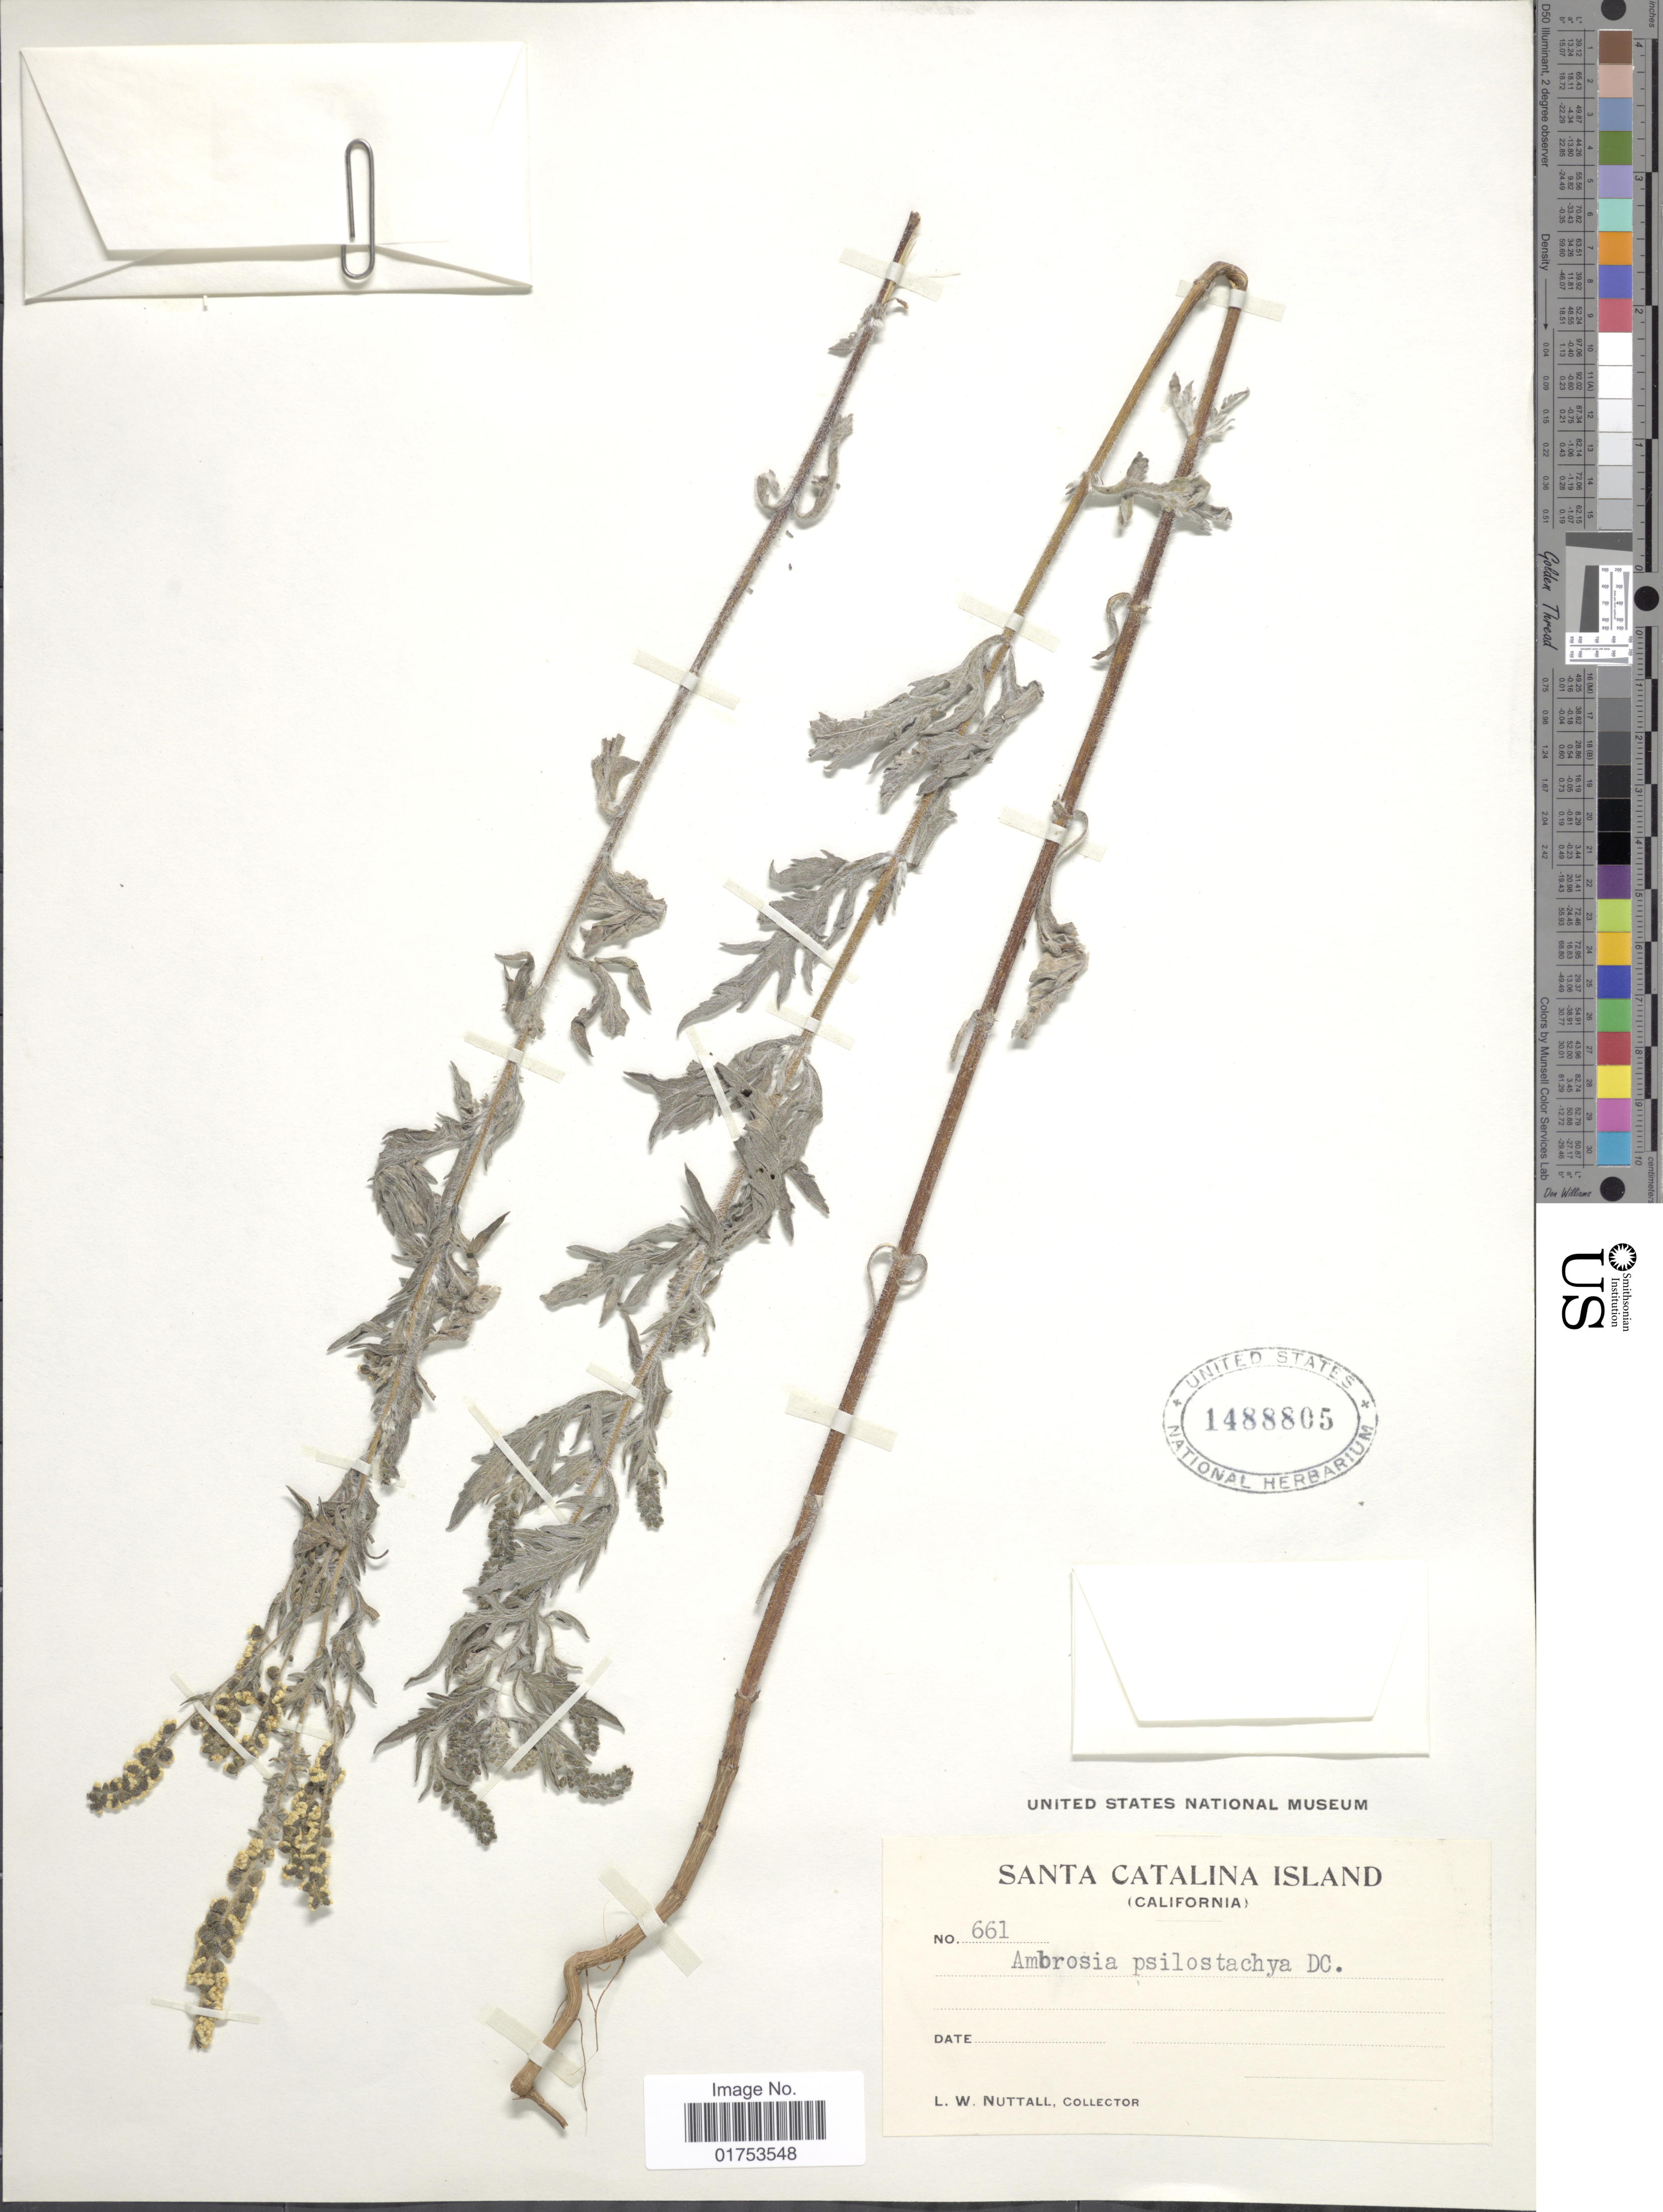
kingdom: Plantae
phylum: Tracheophyta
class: Magnoliopsida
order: Asterales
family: Asteraceae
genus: Ambrosia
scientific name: Ambrosia psilostachya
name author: DC.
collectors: L. W. Nuttall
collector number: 661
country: United States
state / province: California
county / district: Los Angeles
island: Santa Catalina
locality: Santa Catalina Island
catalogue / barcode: US 1488805